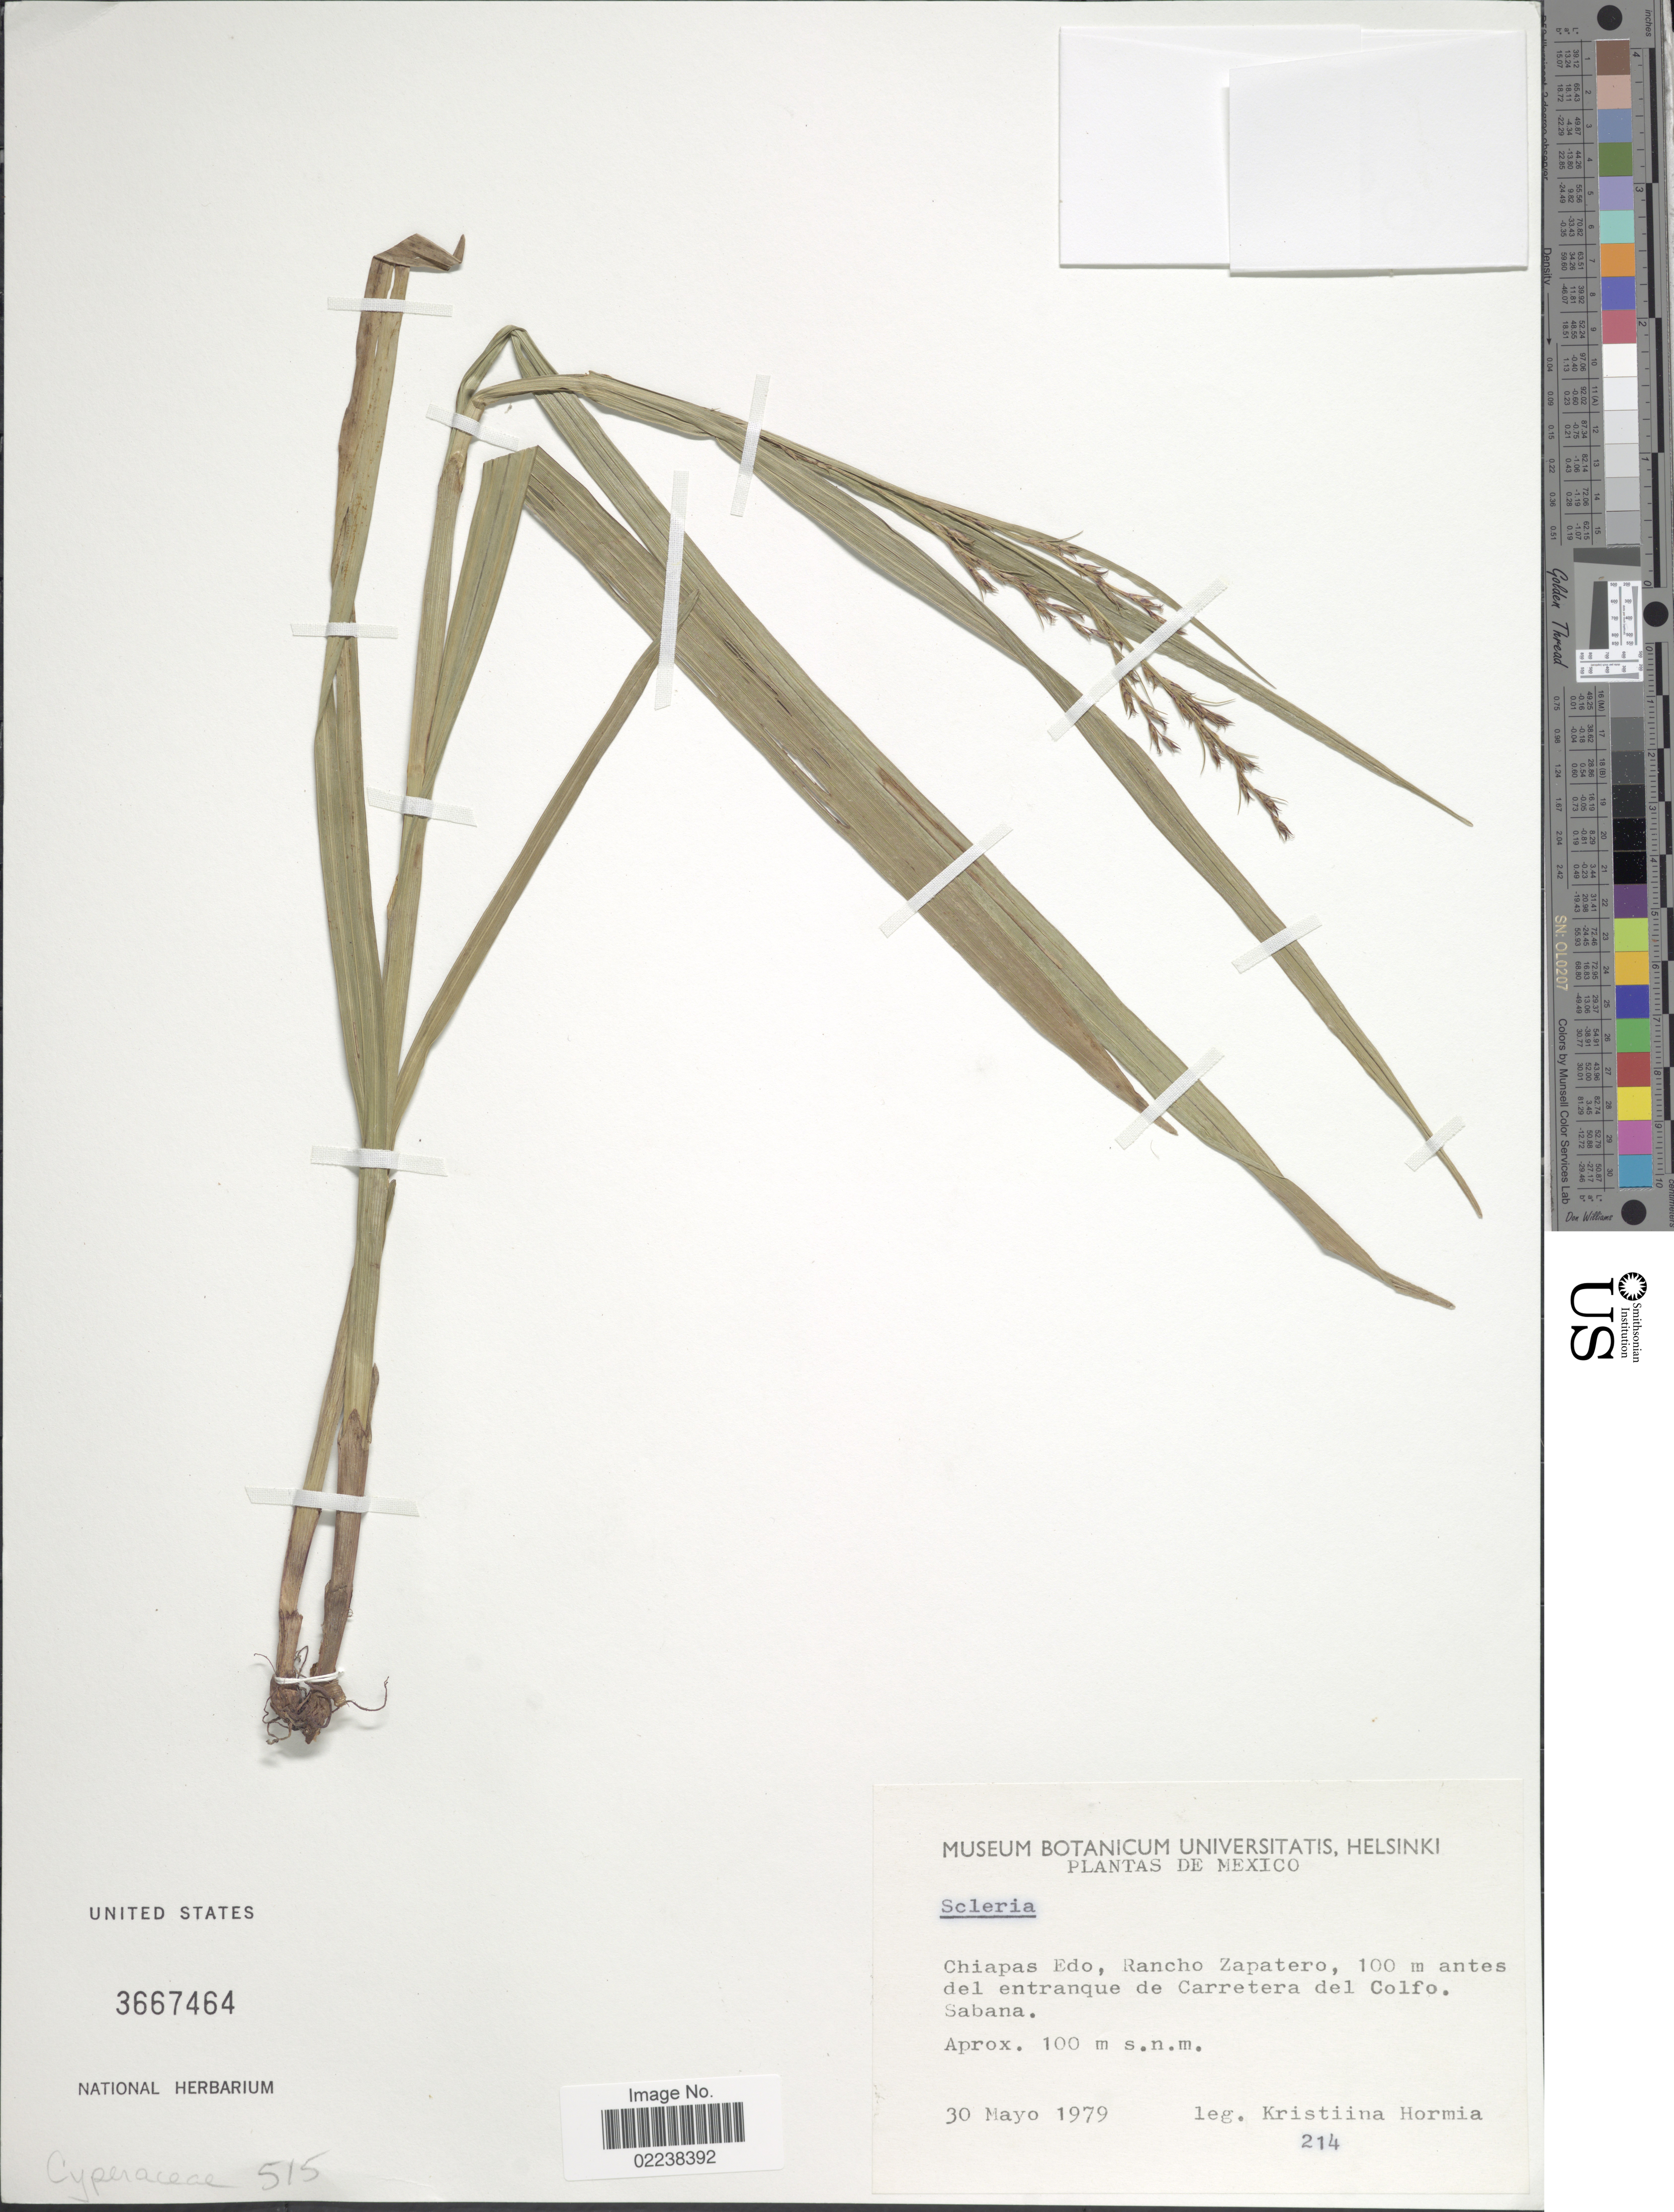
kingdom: Plantae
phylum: Tracheophyta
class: Liliopsida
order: Poales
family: Cyperaceae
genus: Scleria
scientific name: Scleria gaertneri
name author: Raddi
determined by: Strong, Mark T., (BOT), Smithsonian Institution - National Museum of Natural History (UNITED STATES)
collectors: K. Hormia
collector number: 214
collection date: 1979-05-30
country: Mexico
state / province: Chiapas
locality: Chiapas Edo, Rancho Zapatero, 100 m antes del entranque de Carretera del Colfo, Sabana.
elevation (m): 100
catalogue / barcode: US 3667464